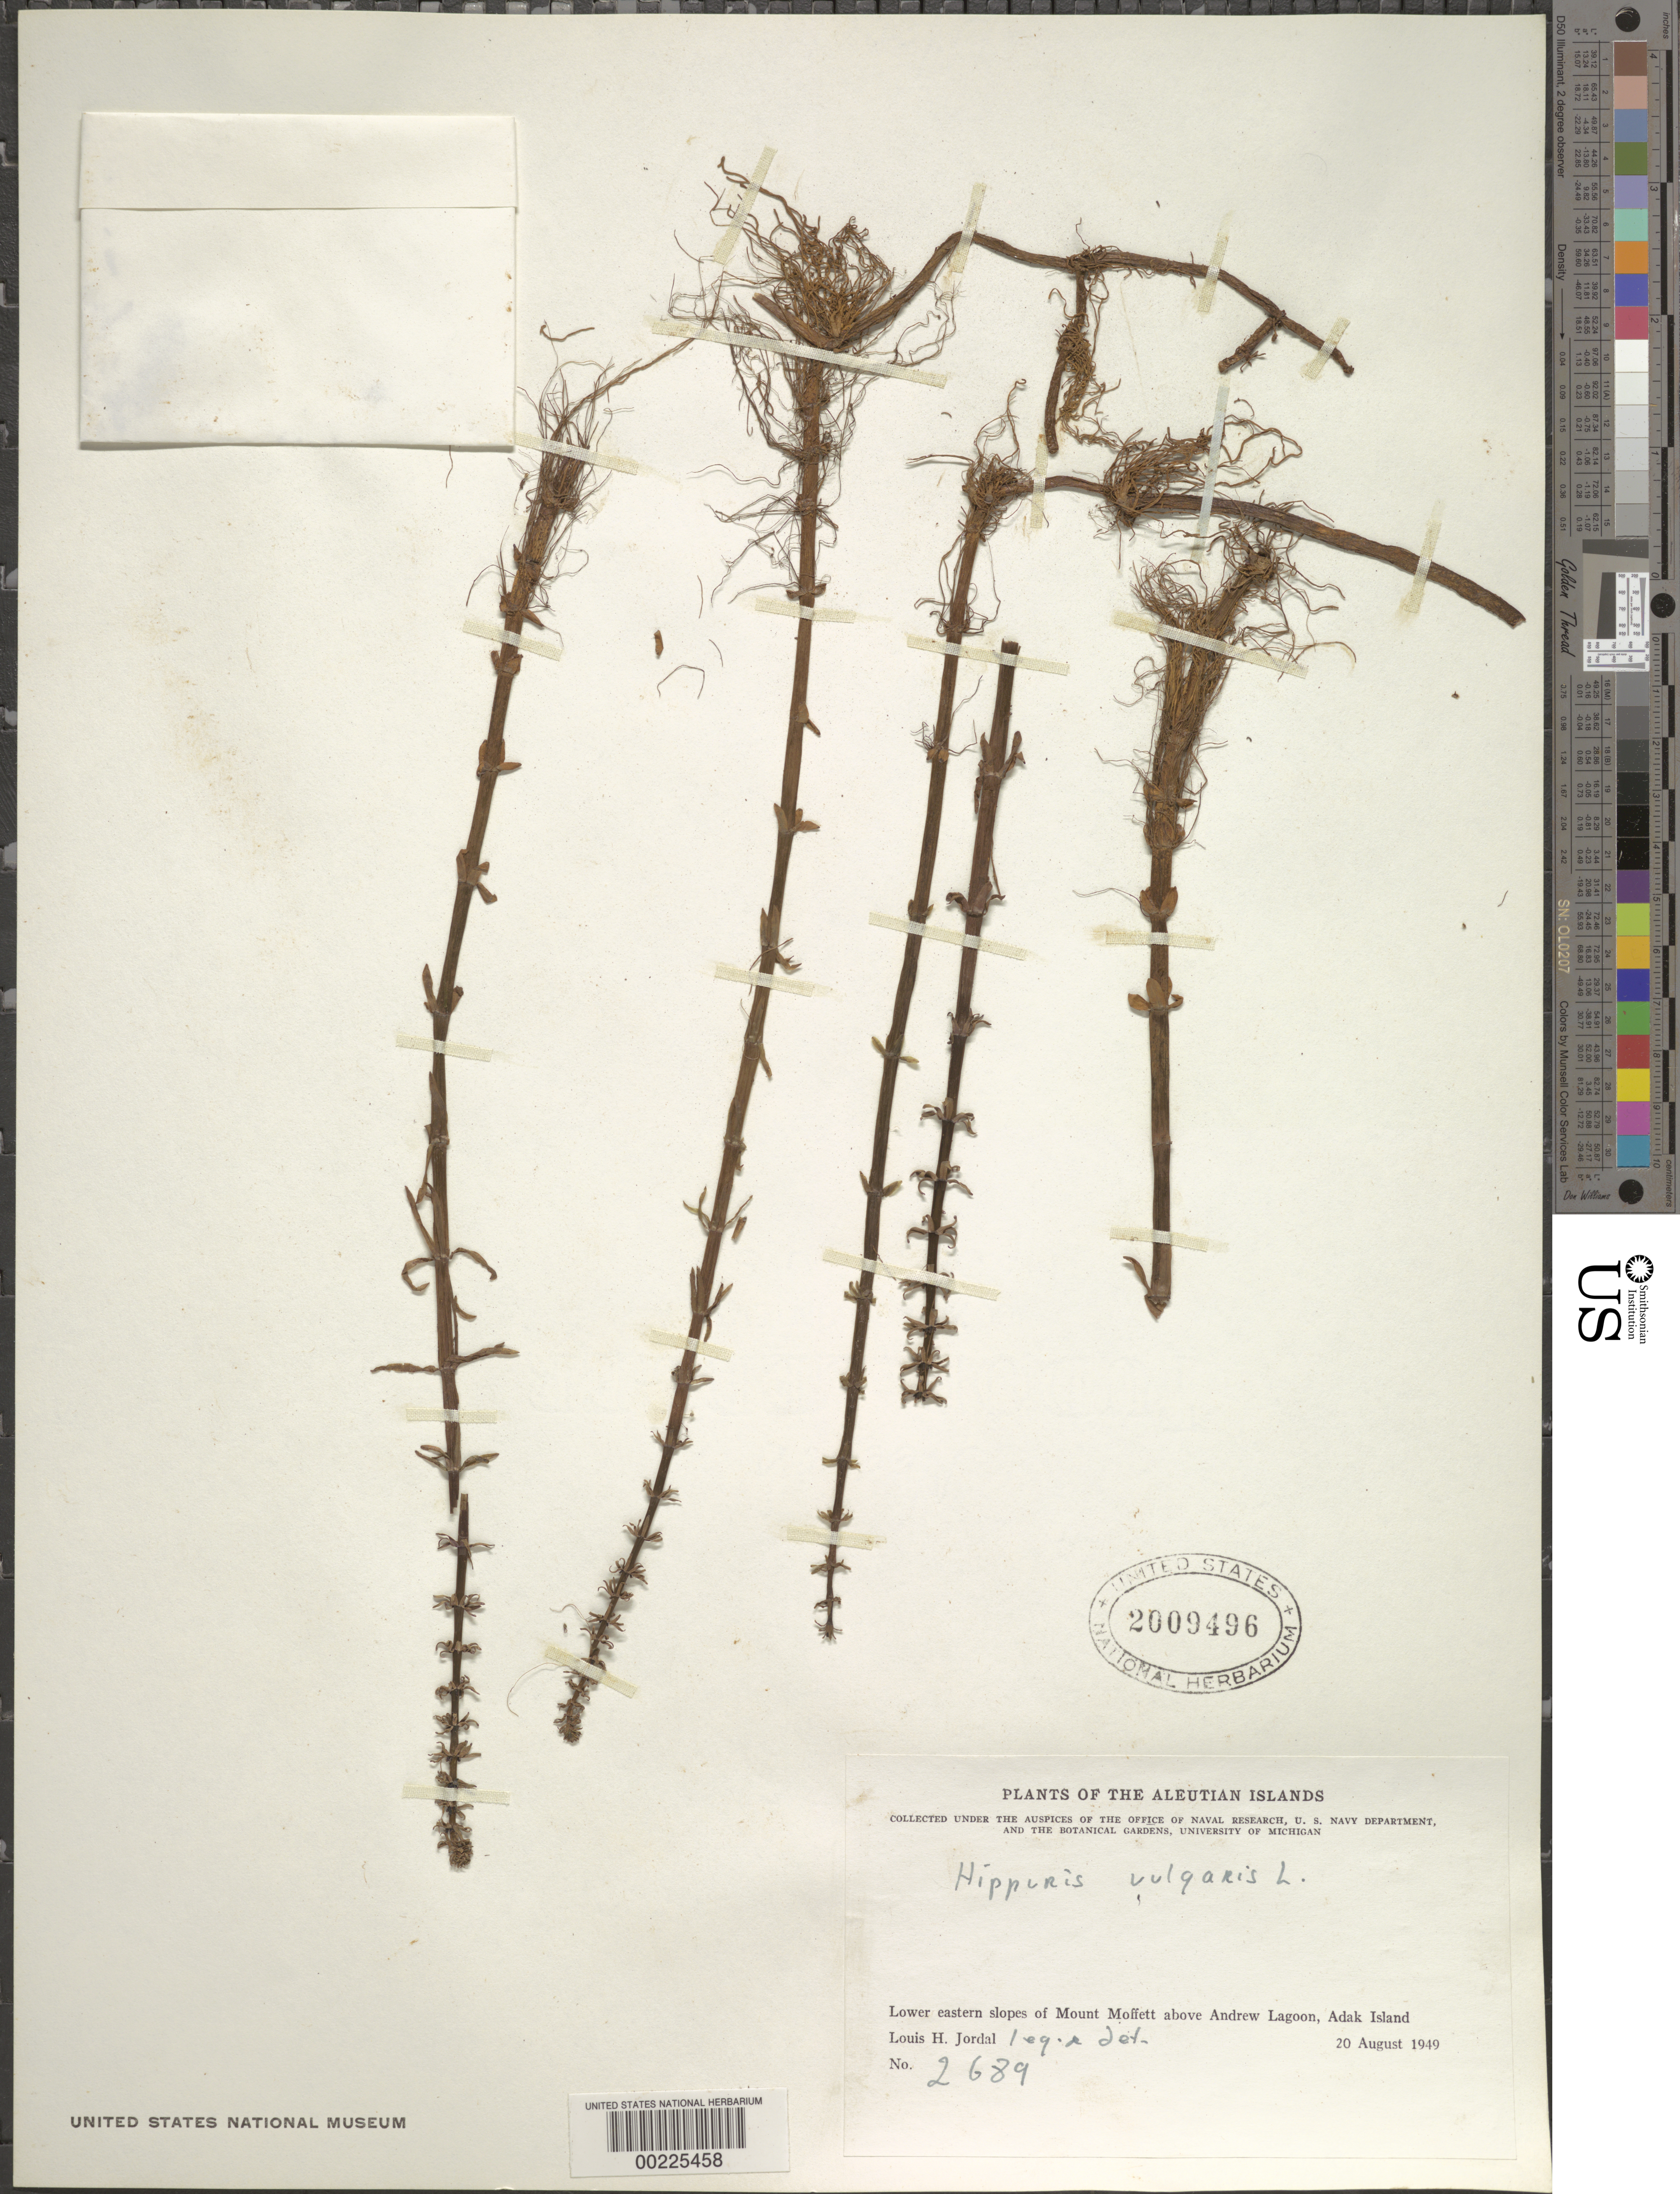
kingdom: Plantae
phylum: Tracheophyta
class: Magnoliopsida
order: Lamiales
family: Plantaginaceae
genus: Hippuris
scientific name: Hippuris vulgaris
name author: L.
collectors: L. Jordal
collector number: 2689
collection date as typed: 20 Aug 1949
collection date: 1949-08-20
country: United States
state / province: Alaska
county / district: Aleutians West Census Area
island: Adak Island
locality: Lower eastern slopes of mount moffett above andrew lagoon, adak island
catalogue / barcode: US 2009496